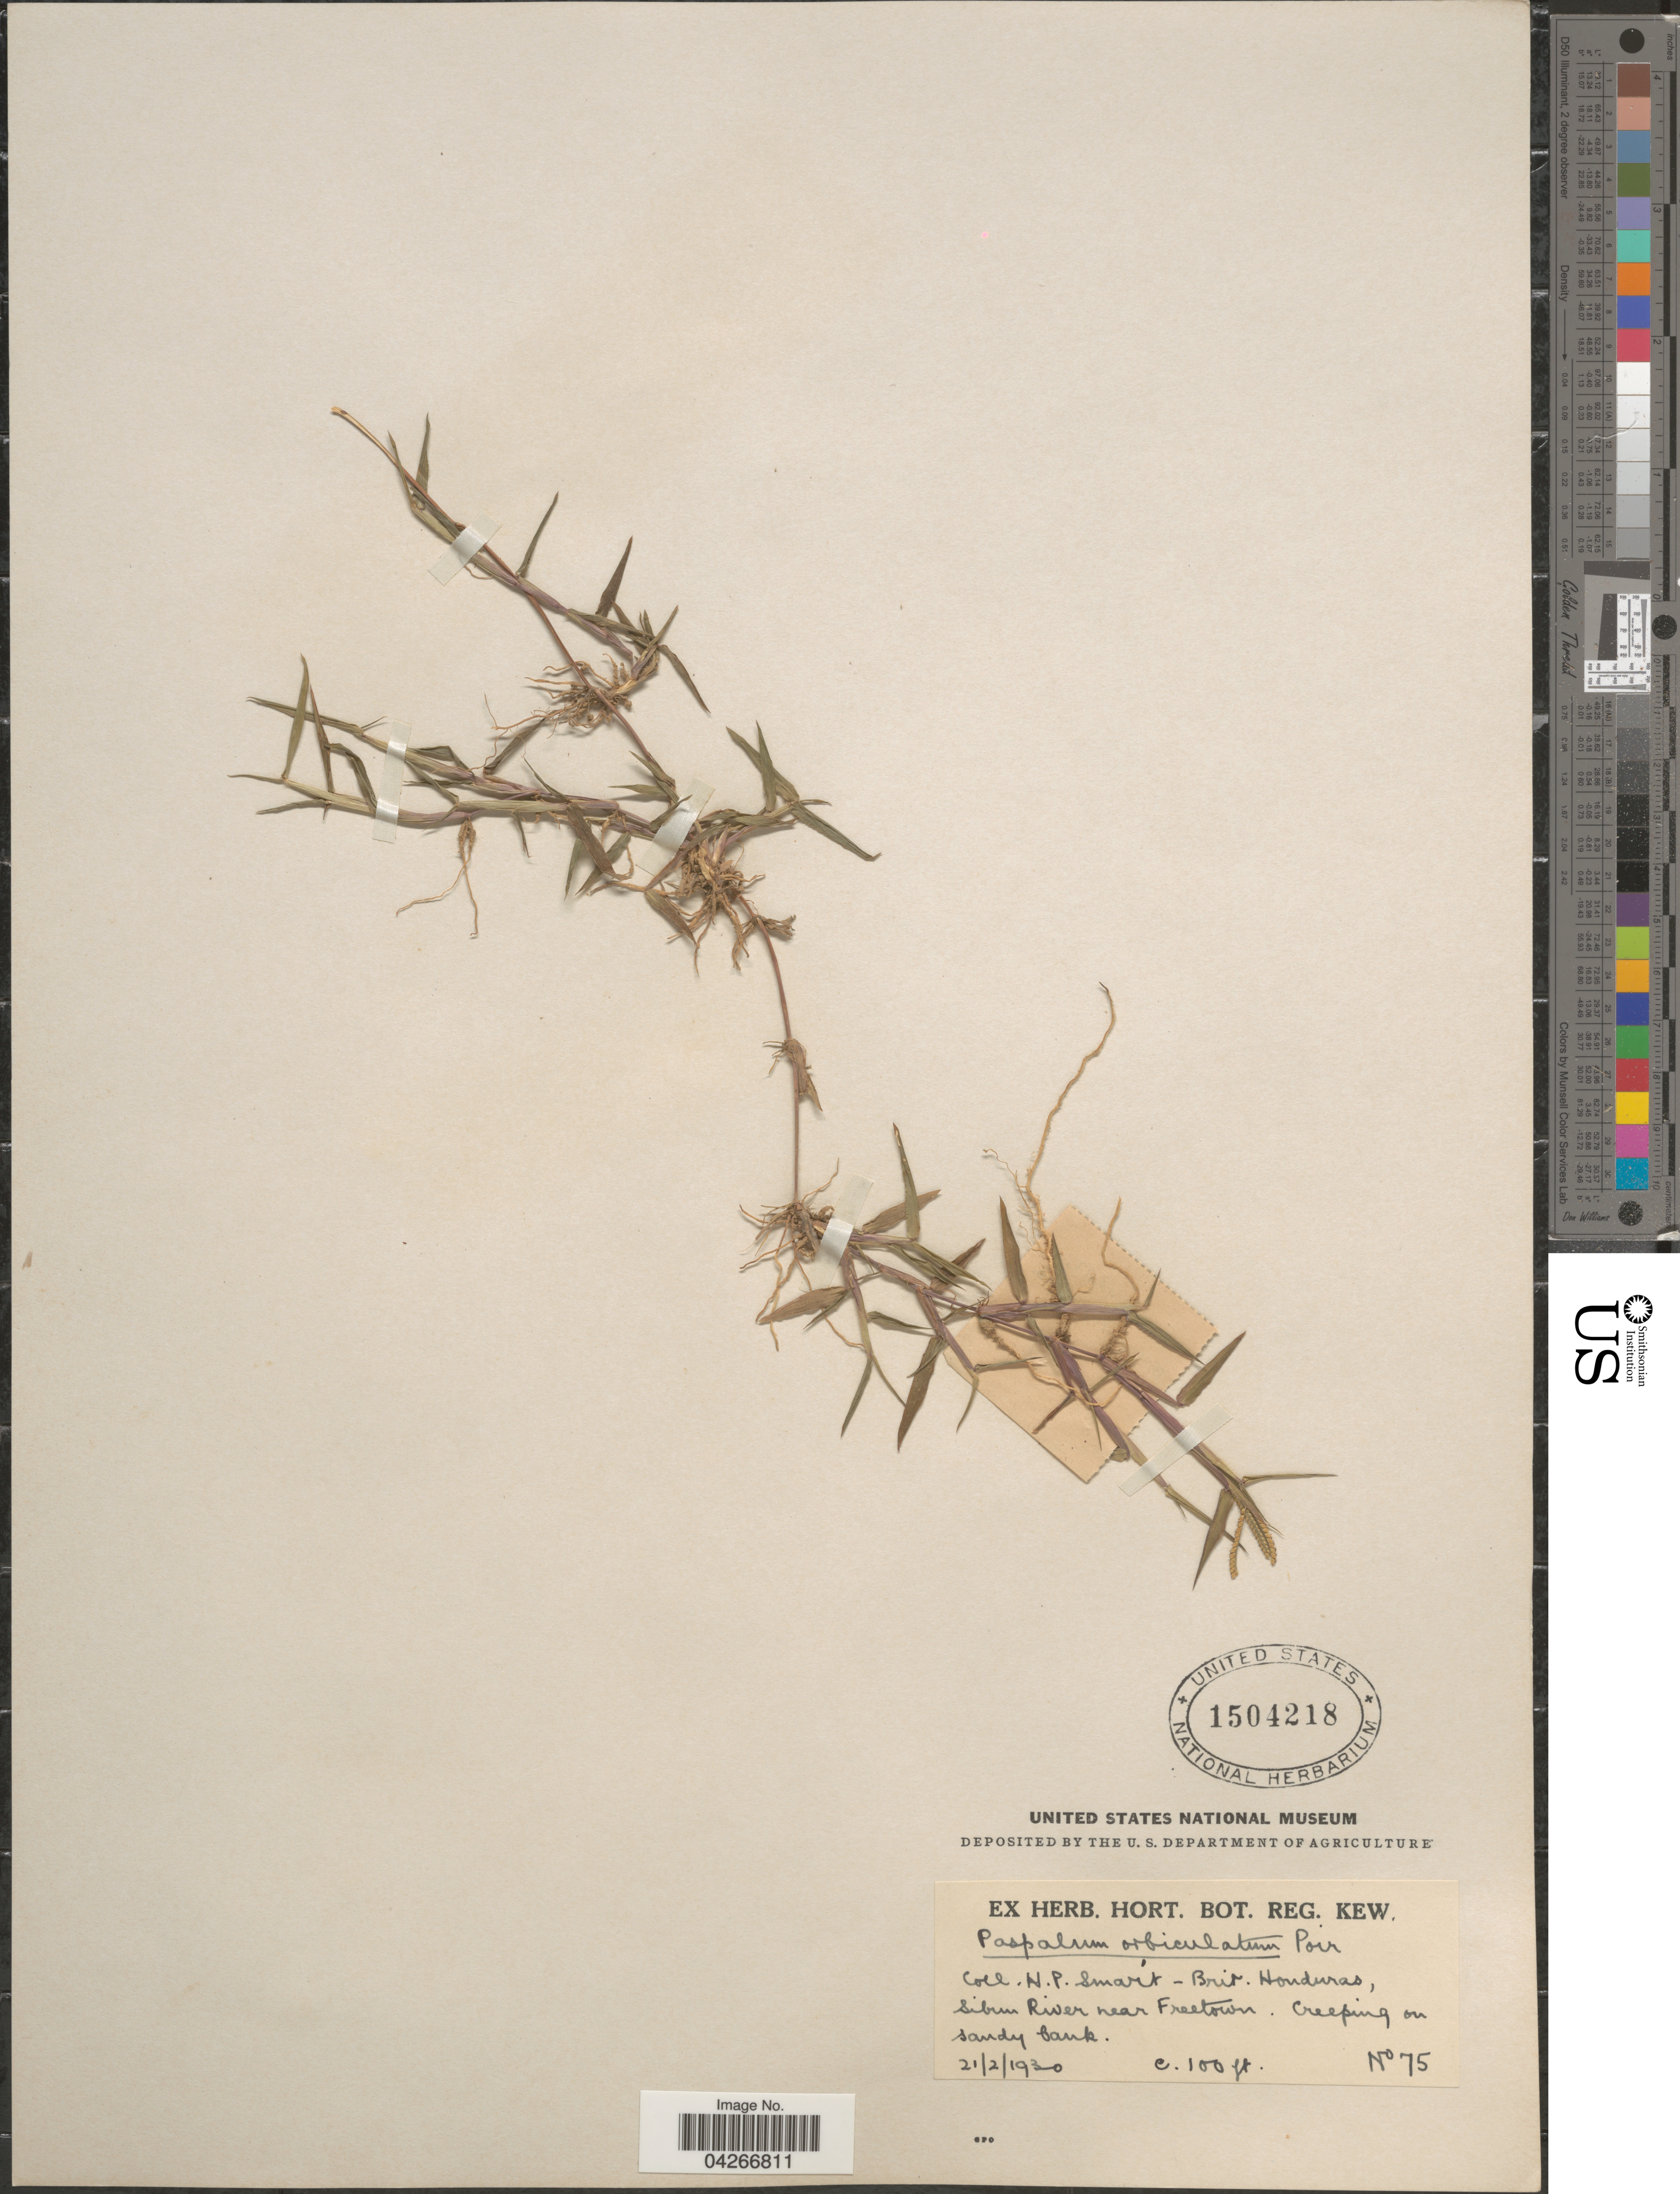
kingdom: Plantae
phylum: Tracheophyta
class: Liliopsida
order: Poales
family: Poaceae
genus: Paspalum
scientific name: Paspalum orbiculatum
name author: Poir. in Lam.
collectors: H. Smart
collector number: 75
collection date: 1930-02-21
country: Belize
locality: Brit. Honduras, Sibun River near Freetown.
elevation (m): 30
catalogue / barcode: US 1504218